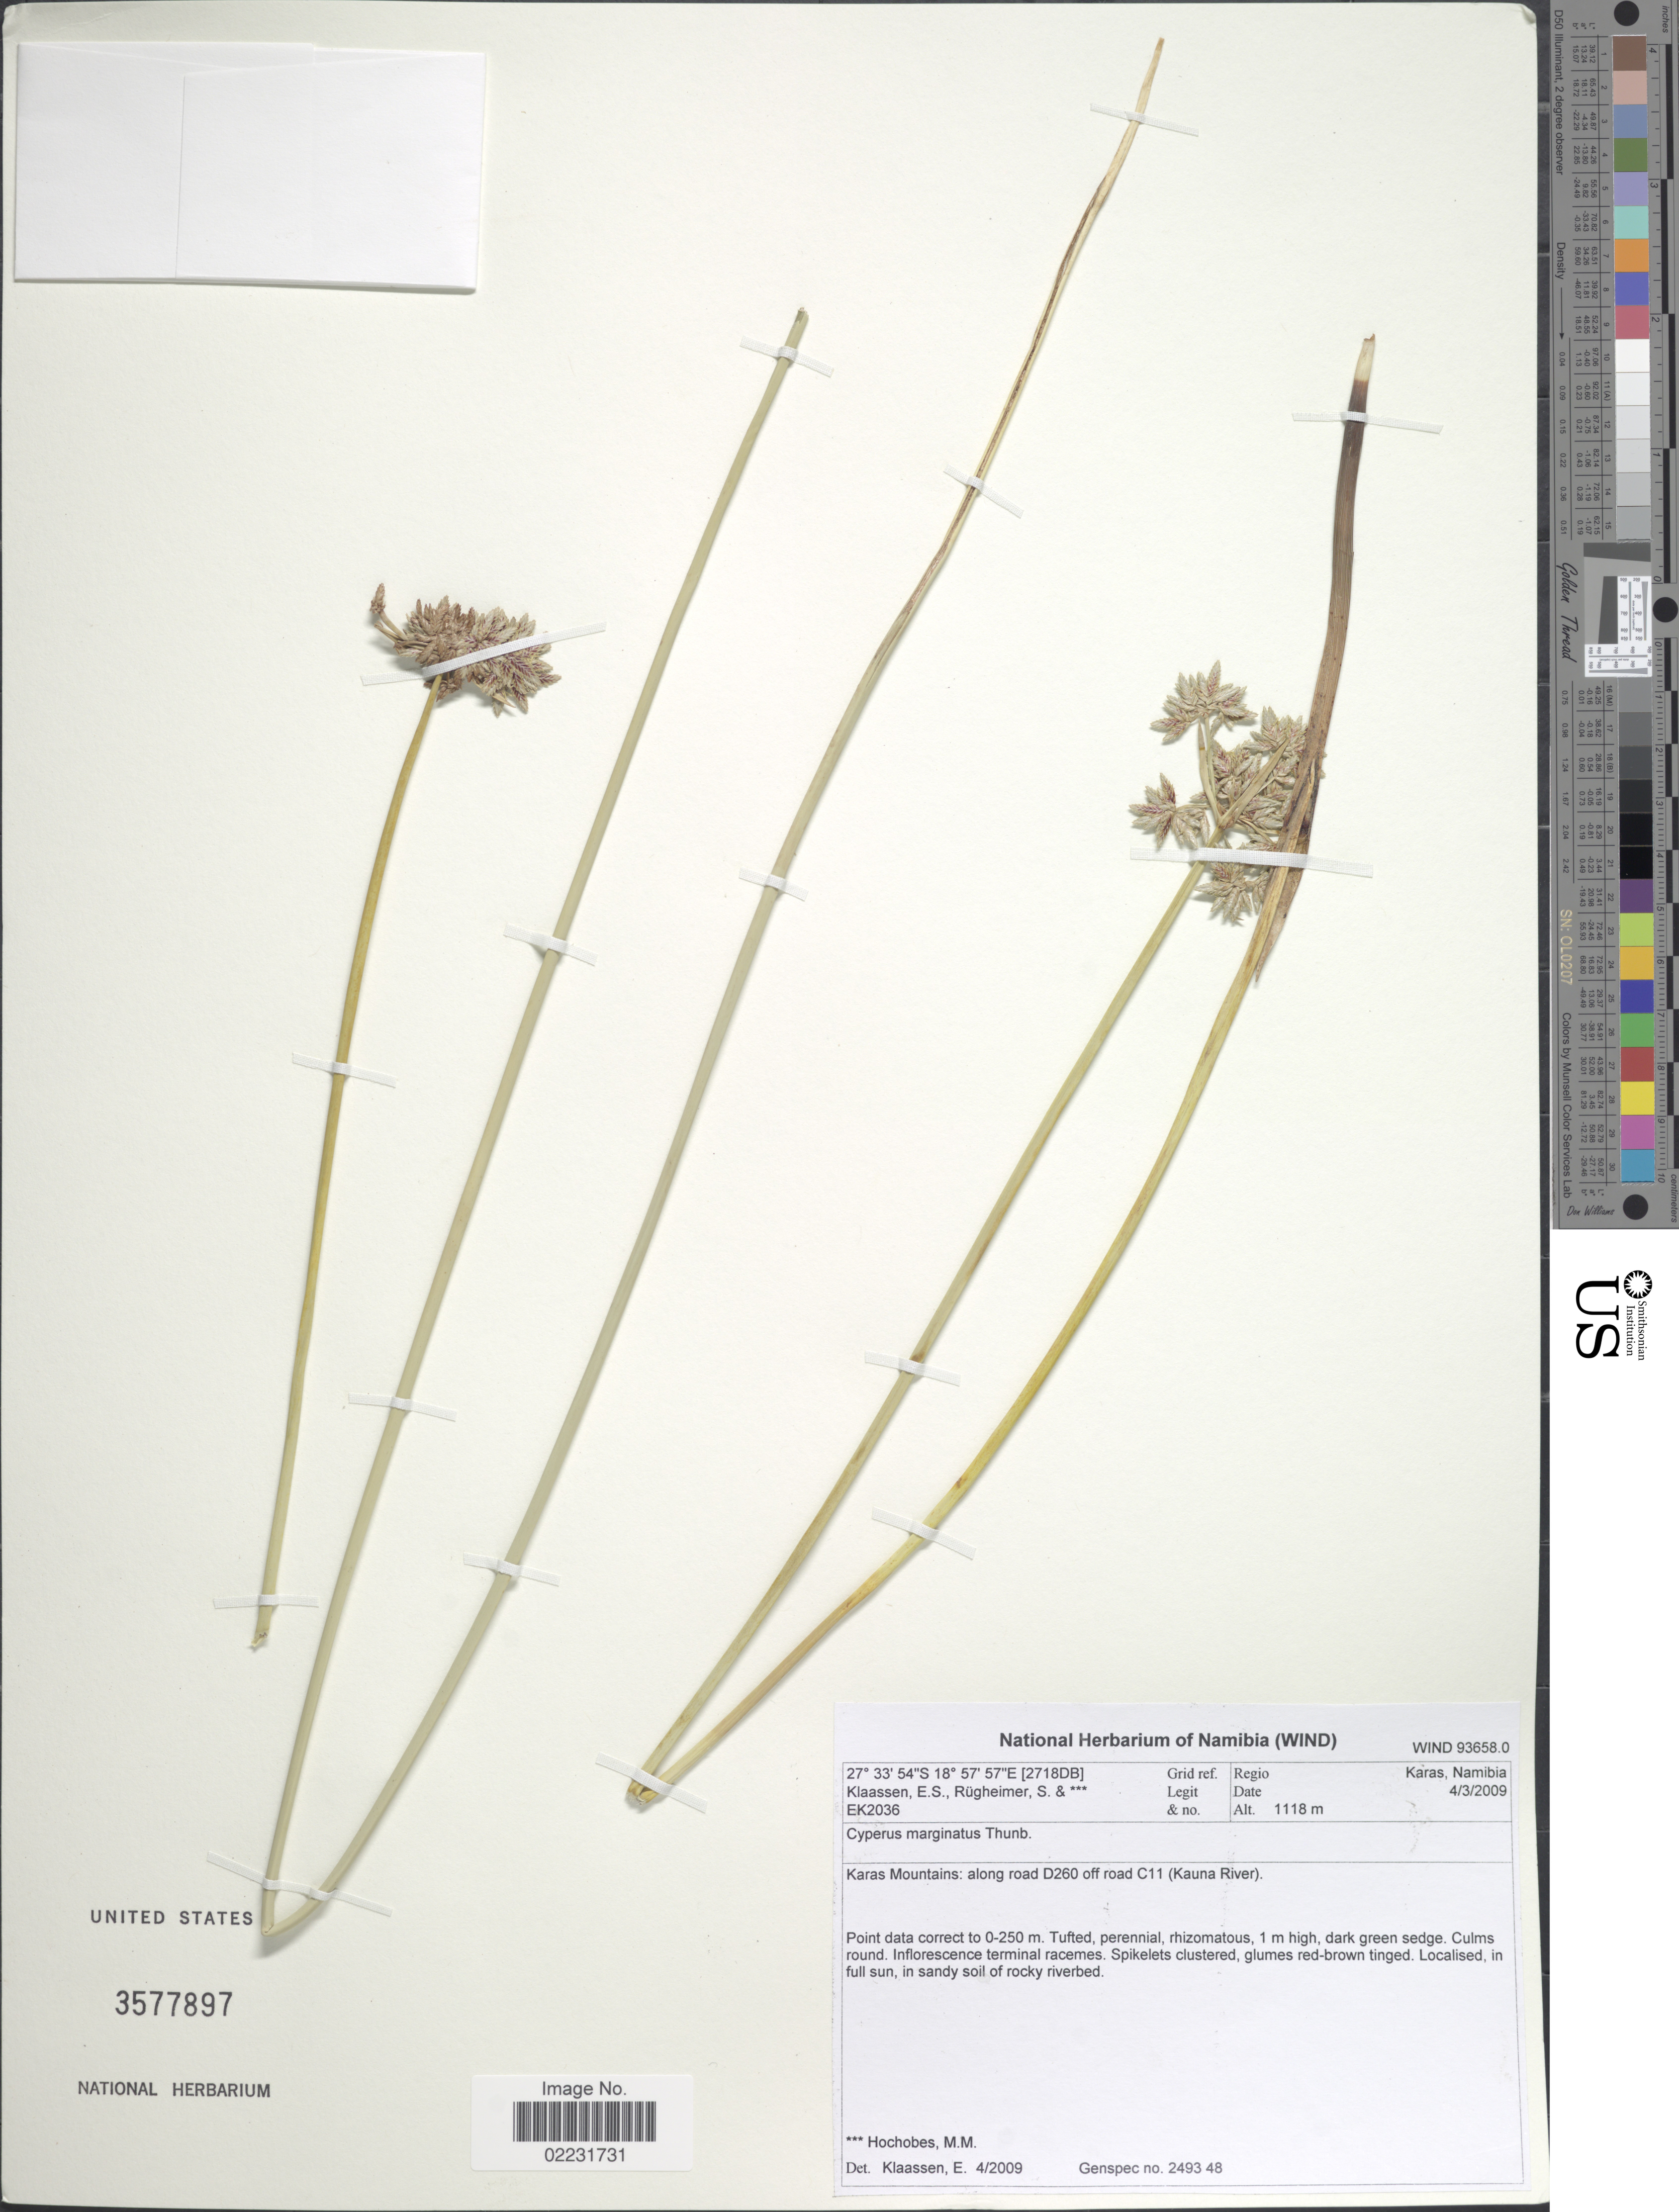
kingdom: Plantae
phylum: Tracheophyta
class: Liliopsida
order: Poales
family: Cyperaceae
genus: Cyperus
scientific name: Cyperus marginatus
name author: Thunb.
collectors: E. S. Klaassen, S. Rugheimer & M. Hochobes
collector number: Ek2036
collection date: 2009-03-04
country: Namibia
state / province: Karas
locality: Karas Mountains, along road D260 off road C11 (Kauna River)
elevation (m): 1118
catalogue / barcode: US 3577897